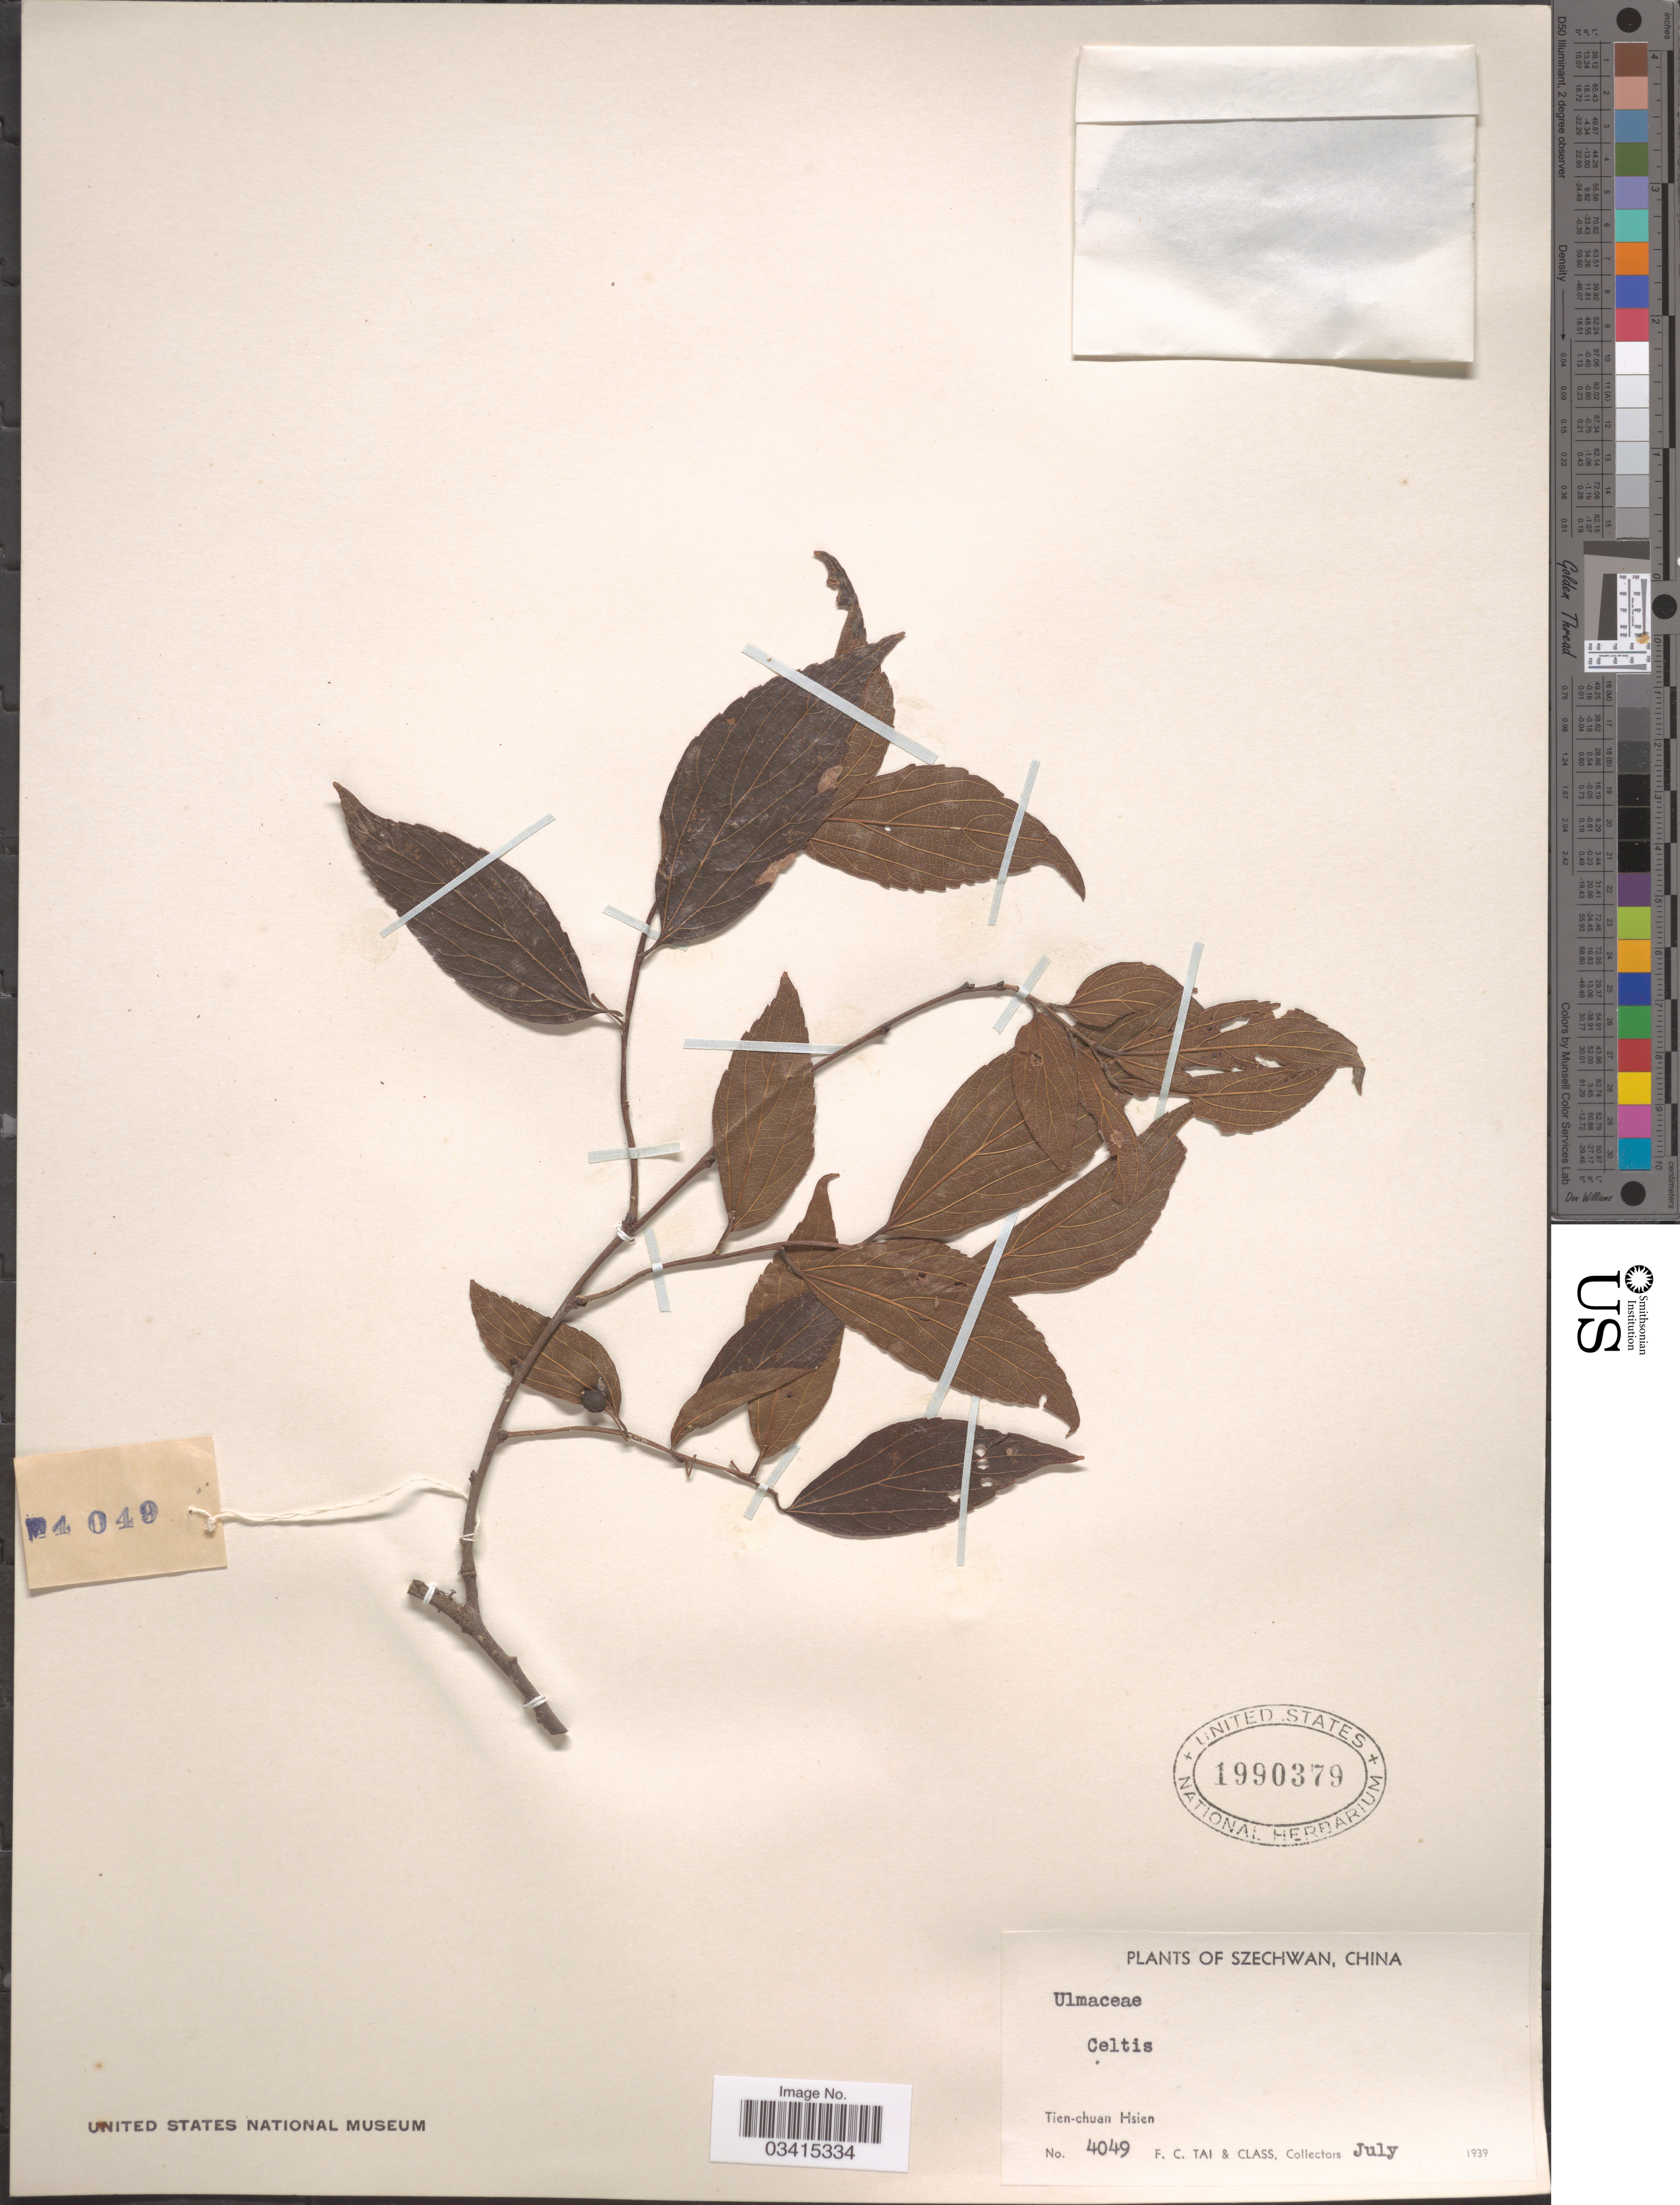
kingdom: Plantae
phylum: Tracheophyta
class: Magnoliopsida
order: Rosales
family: Cannabaceae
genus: Celtis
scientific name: Celtis sp.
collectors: F. Tai & Class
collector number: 4049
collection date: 1939-07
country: China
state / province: Sichuan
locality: Szechwan. Tien-chuan Hsien.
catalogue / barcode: US 1990379